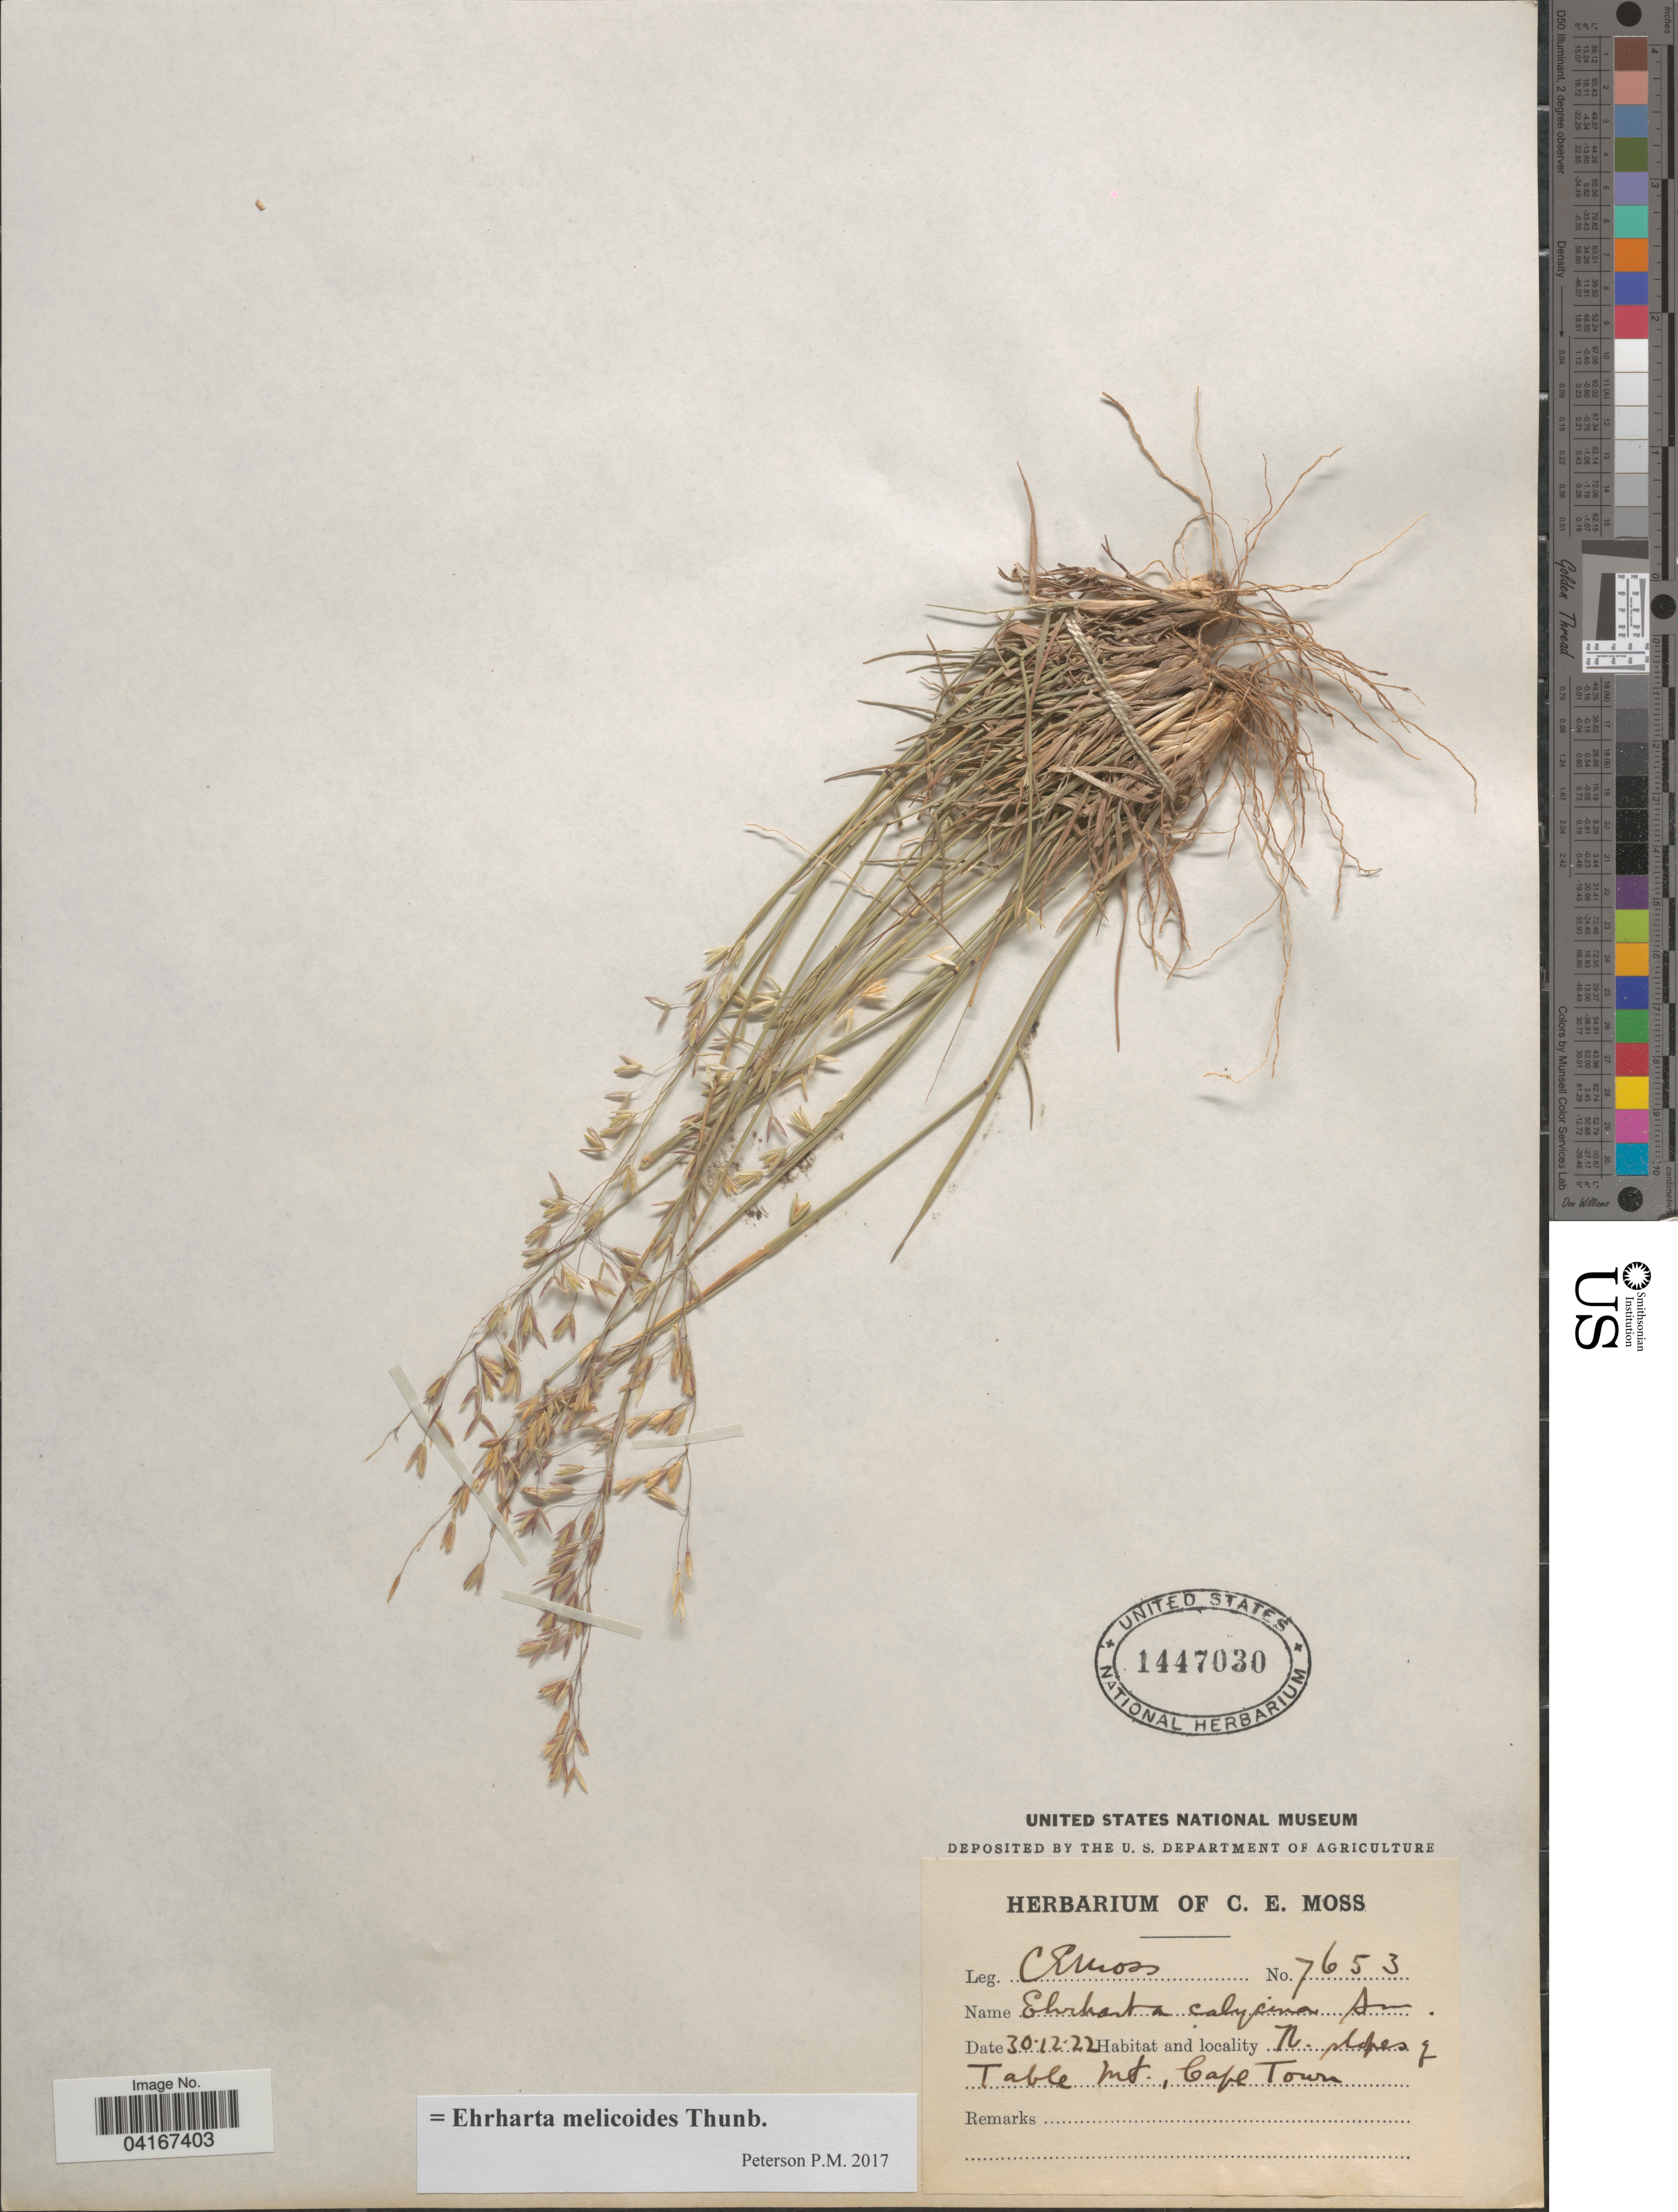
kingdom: Plantae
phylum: Tracheophyta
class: Liliopsida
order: Poales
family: Poaceae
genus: Ehrharta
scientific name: Ehrharta melicoides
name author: Thunb.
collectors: C. E. Moss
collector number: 7653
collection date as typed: Transcribed d/m/y: 30/12/22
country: South Africa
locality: N. slopes of Table Mt., Cape Town.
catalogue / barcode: US 1447030